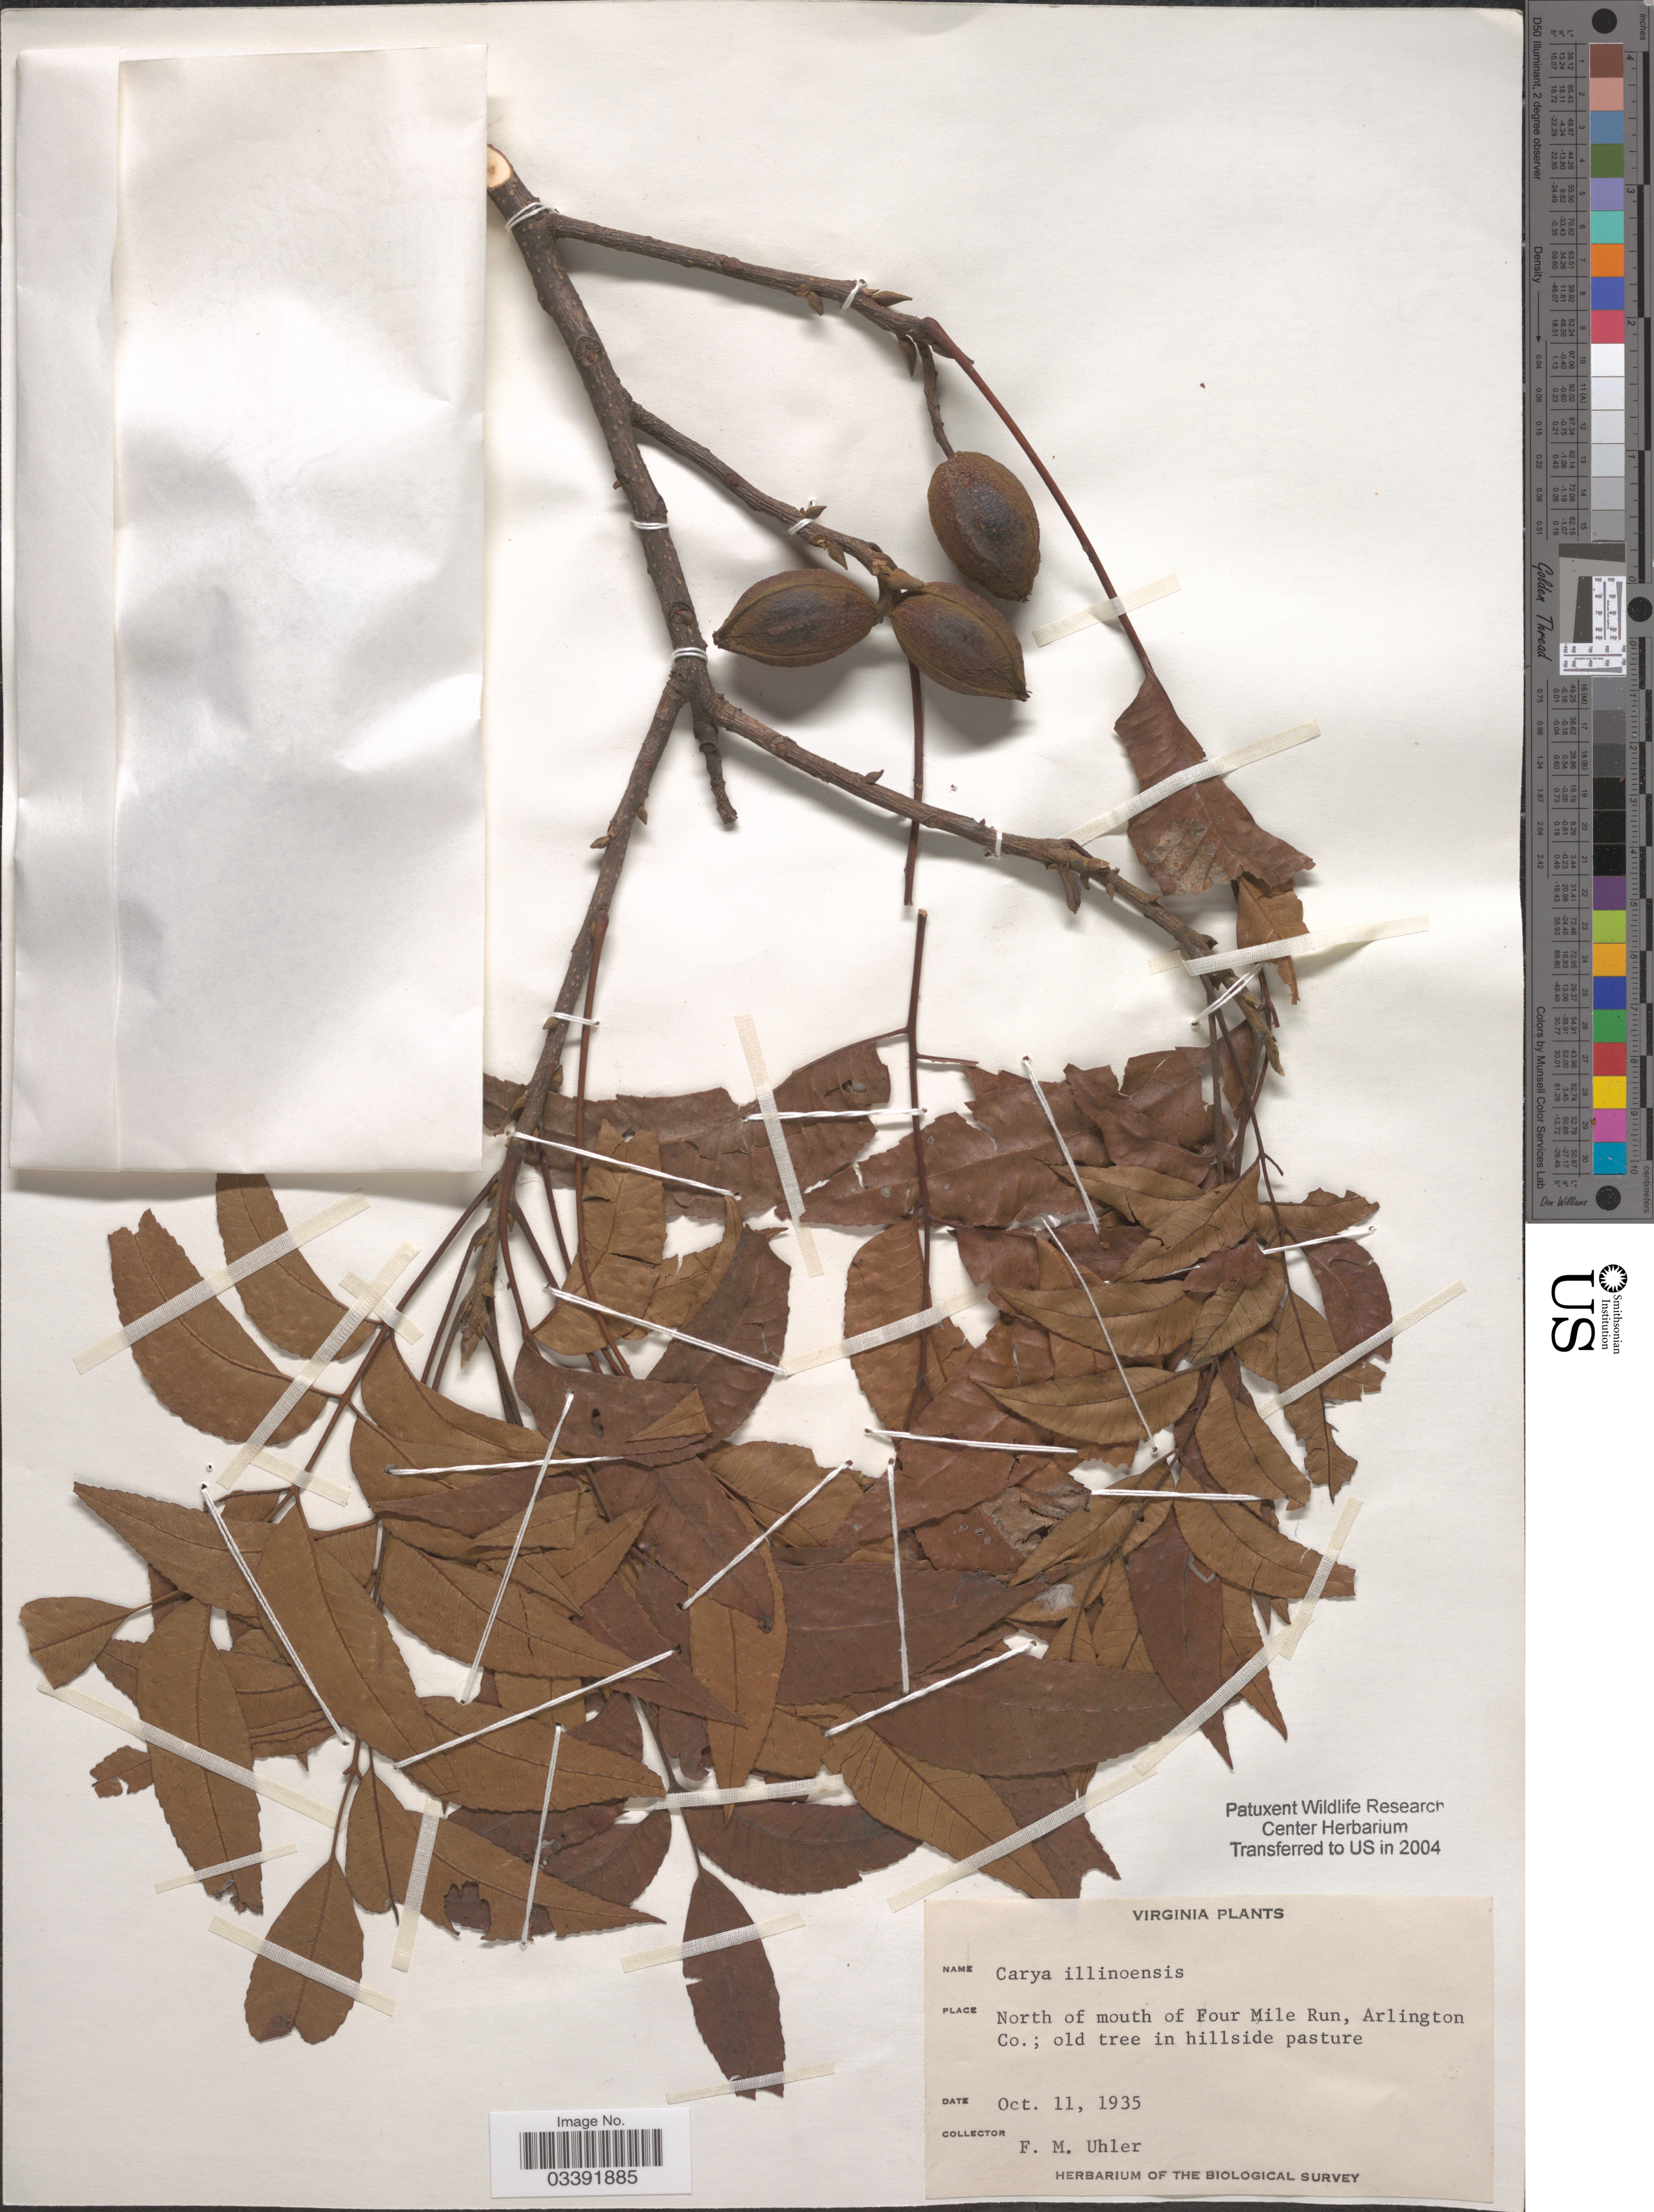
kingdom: Plantae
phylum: Tracheophyta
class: Magnoliopsida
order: Fagales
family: Juglandaceae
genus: Carya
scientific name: Carya illinoinensis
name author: (Wangenh.) K. Koch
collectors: F. M. Uhler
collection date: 1935-10-11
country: United States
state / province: Virginia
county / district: Arlington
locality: North of mouth of Four Mile Run, Arlington Co.